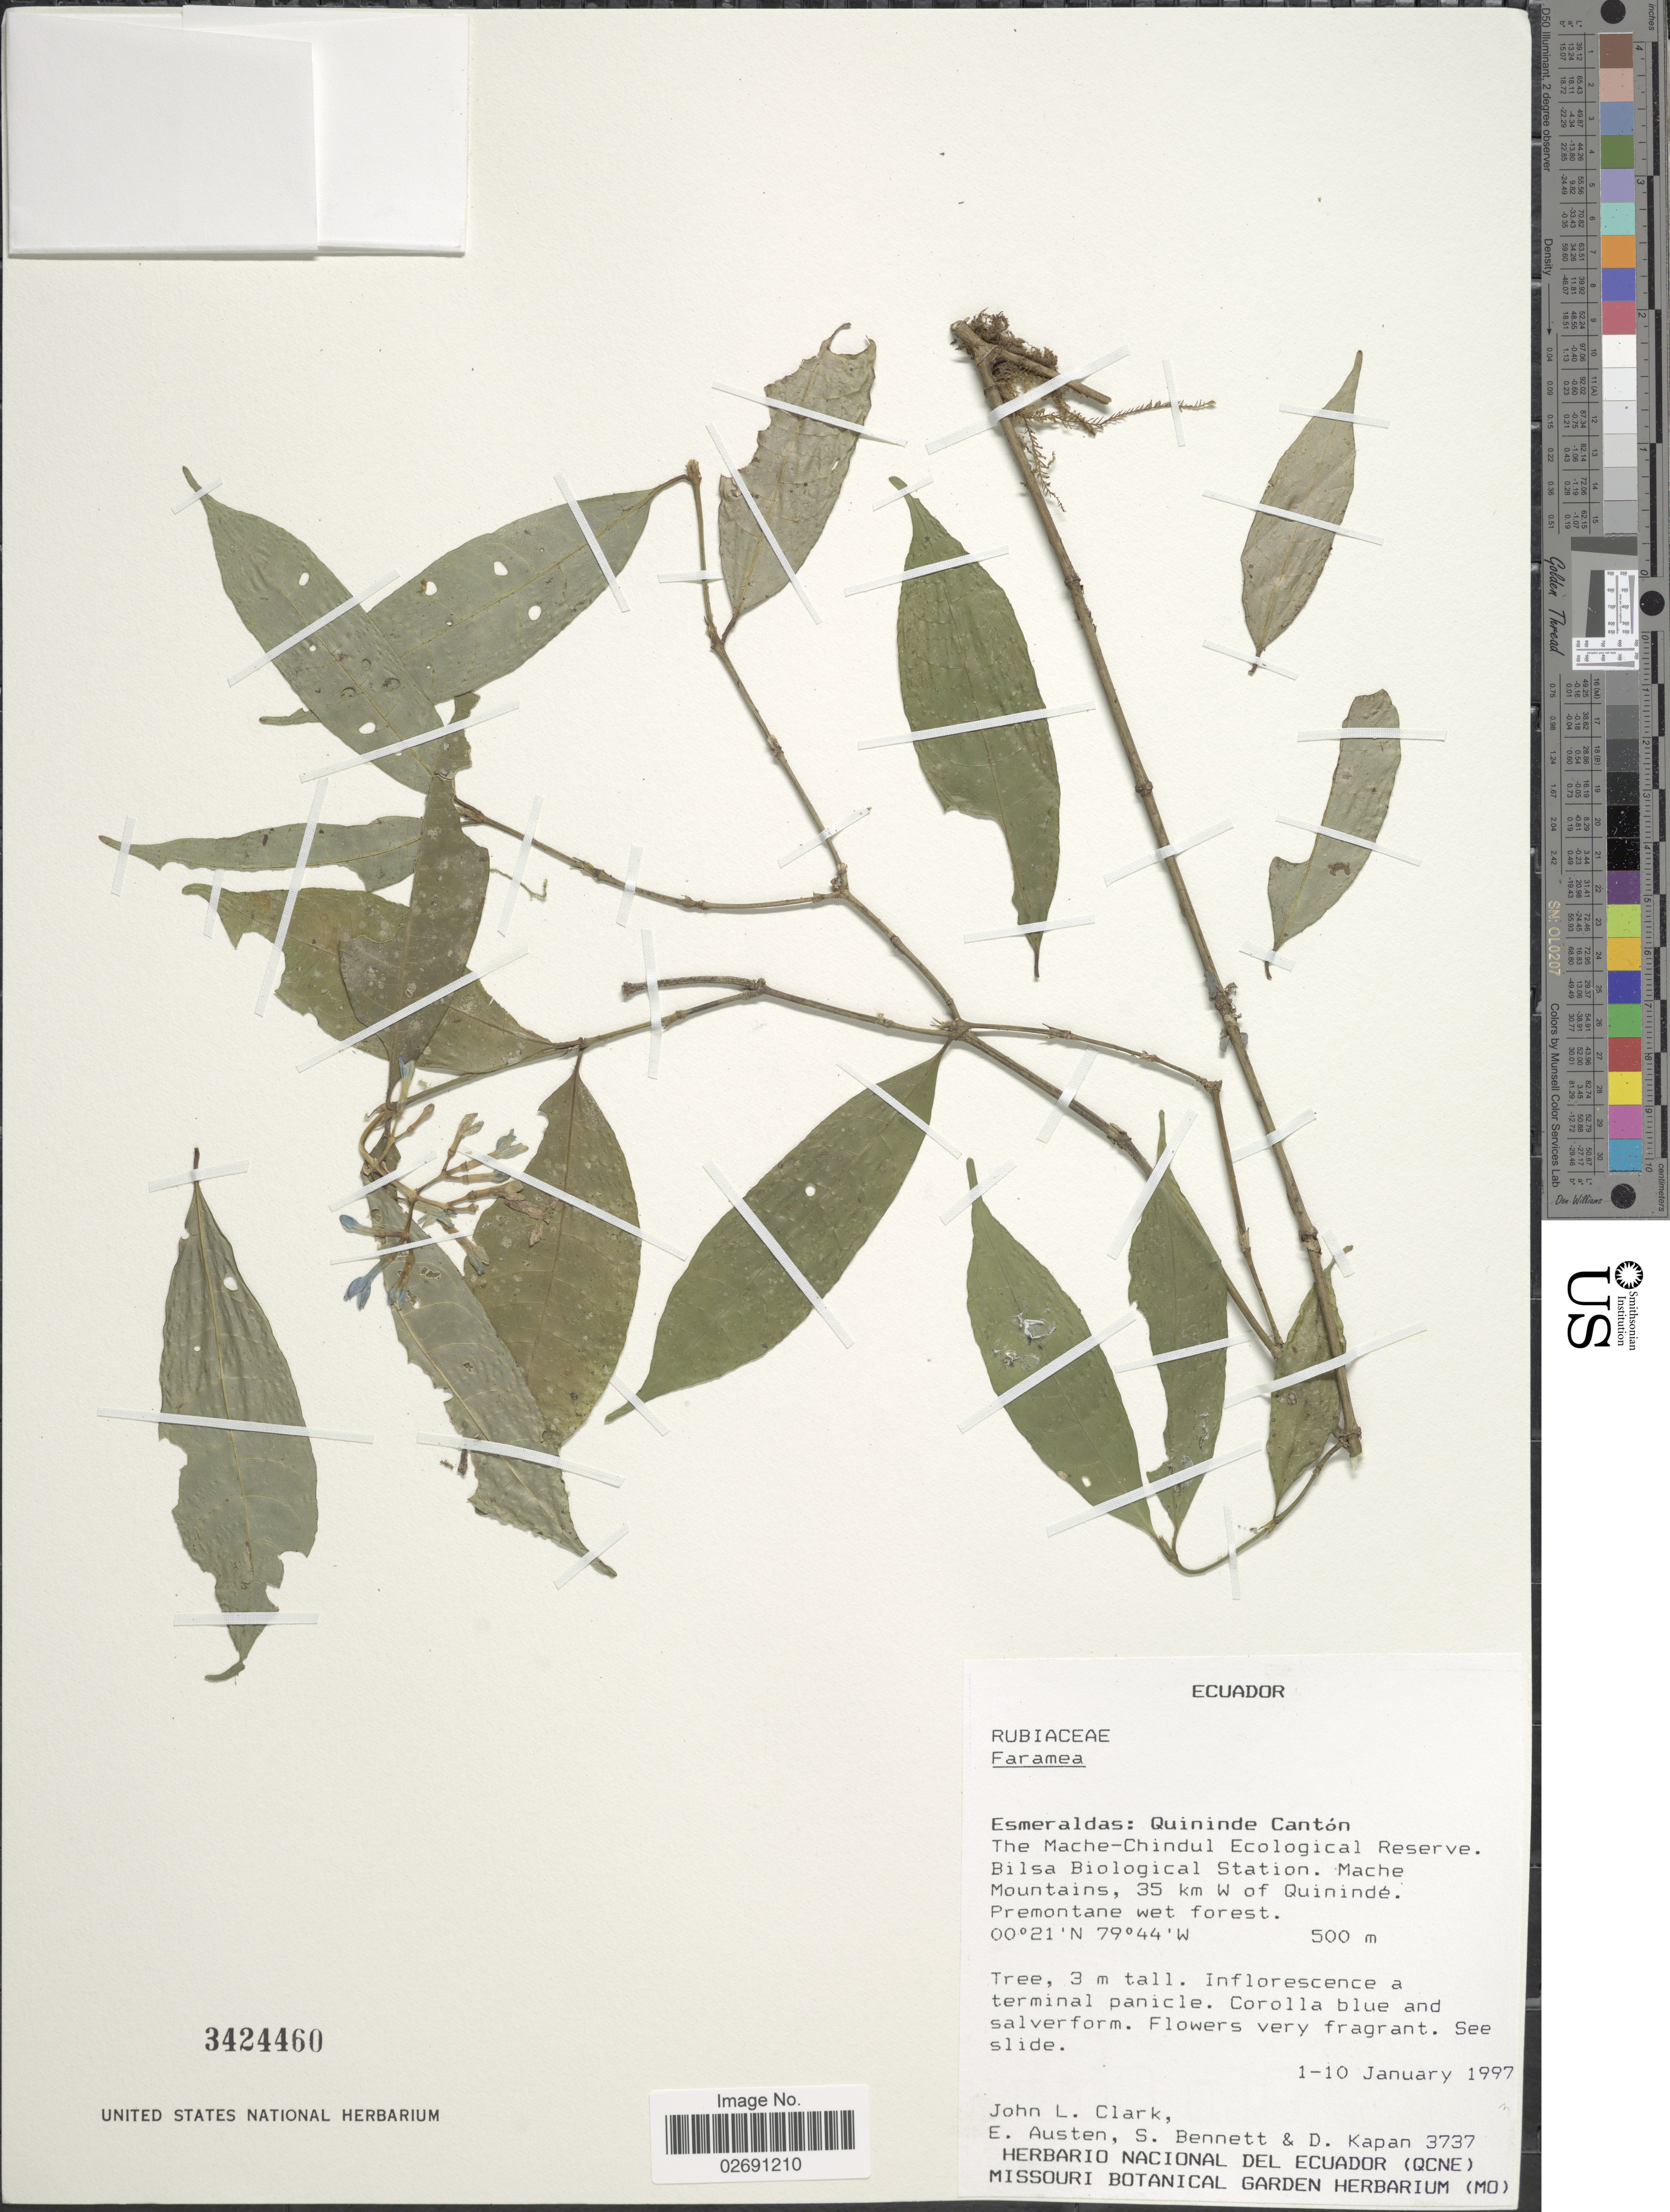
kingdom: Plantae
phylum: Tracheophyta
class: Magnoliopsida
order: Gentianales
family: Rubiaceae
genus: Faramea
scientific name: Faramea sp.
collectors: J. L. Clark, E. Austen, S. Bennett & D. Kapan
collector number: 3737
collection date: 1997-01-01/1997-01-10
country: Ecuador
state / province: Esmeraldas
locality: Quininde Canton, The Mache-Chindul Ecologica Reserva, Bilsa Bilogical Station, Mache Mountains, 35 km W of Quininde, Premontane wet forest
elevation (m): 500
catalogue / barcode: US 3424460